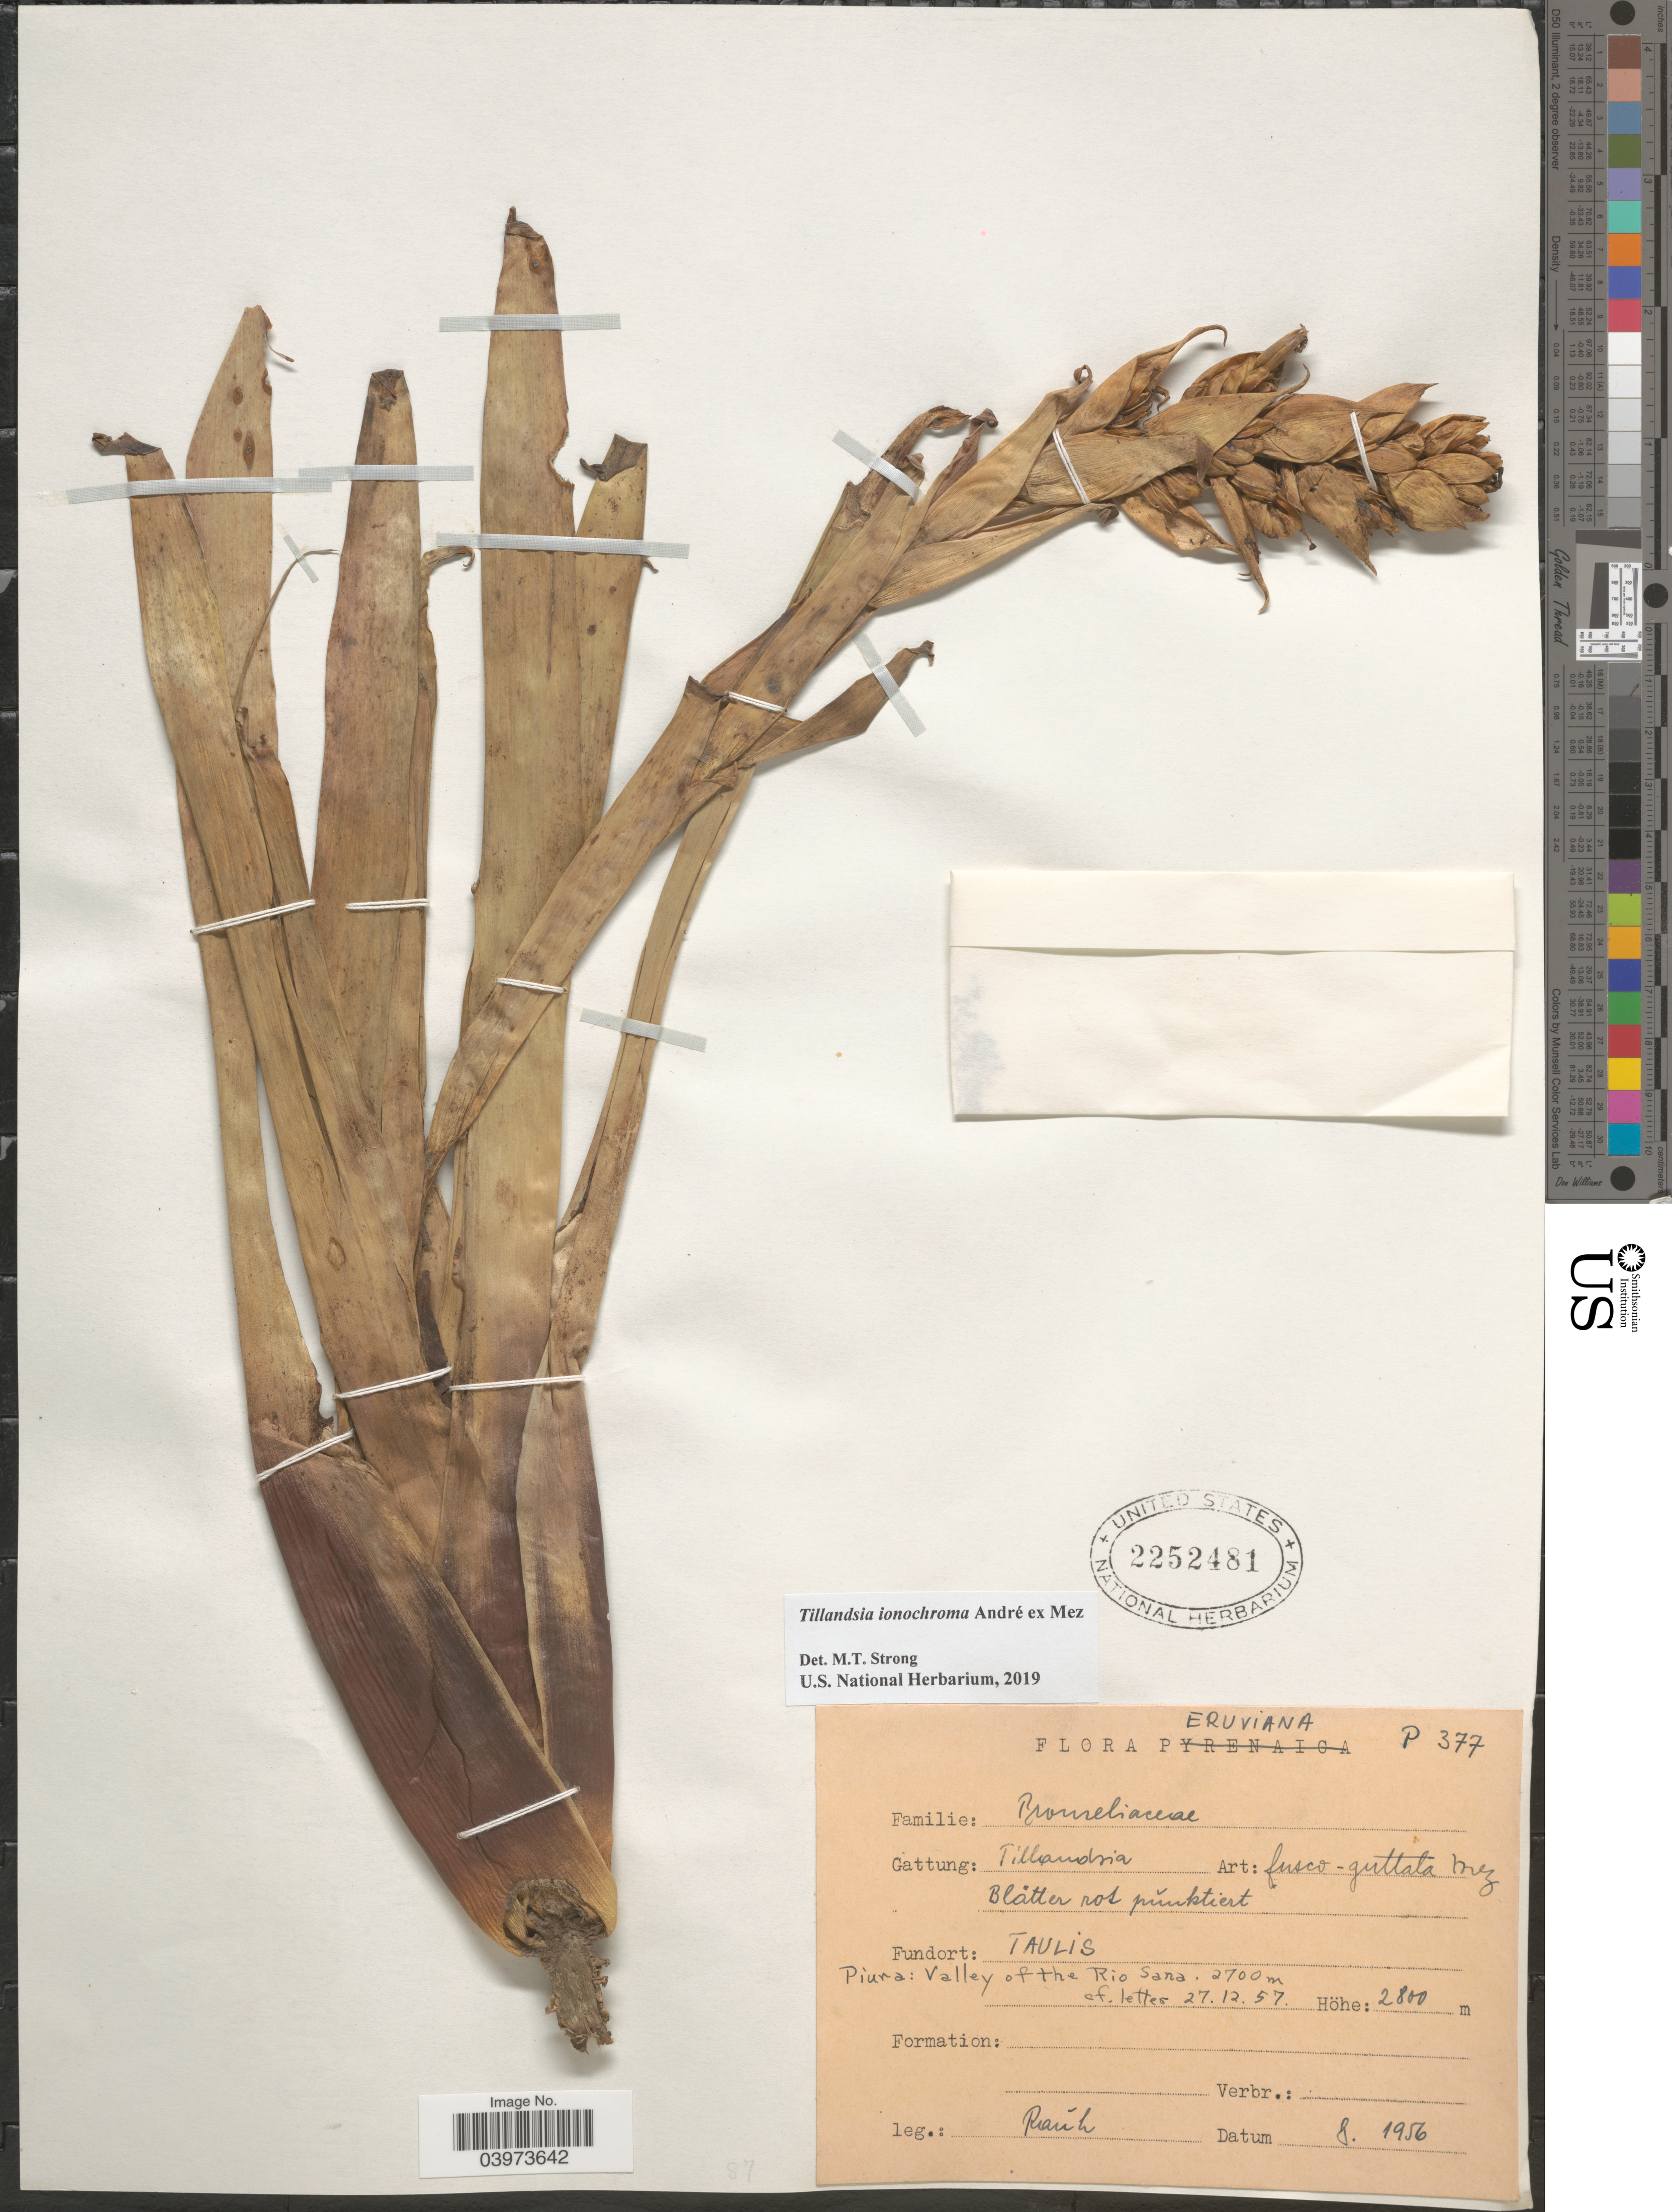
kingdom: Plantae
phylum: Tracheophyta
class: Liliopsida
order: Poales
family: Bromeliaceae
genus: Tillandsia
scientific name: Tillandsia ionochroma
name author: André ex Mez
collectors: -. Rauh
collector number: P377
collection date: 1956-08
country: Peru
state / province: Piura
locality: Taulis. Valley of the Rio Sana.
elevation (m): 2700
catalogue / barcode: US 2252481